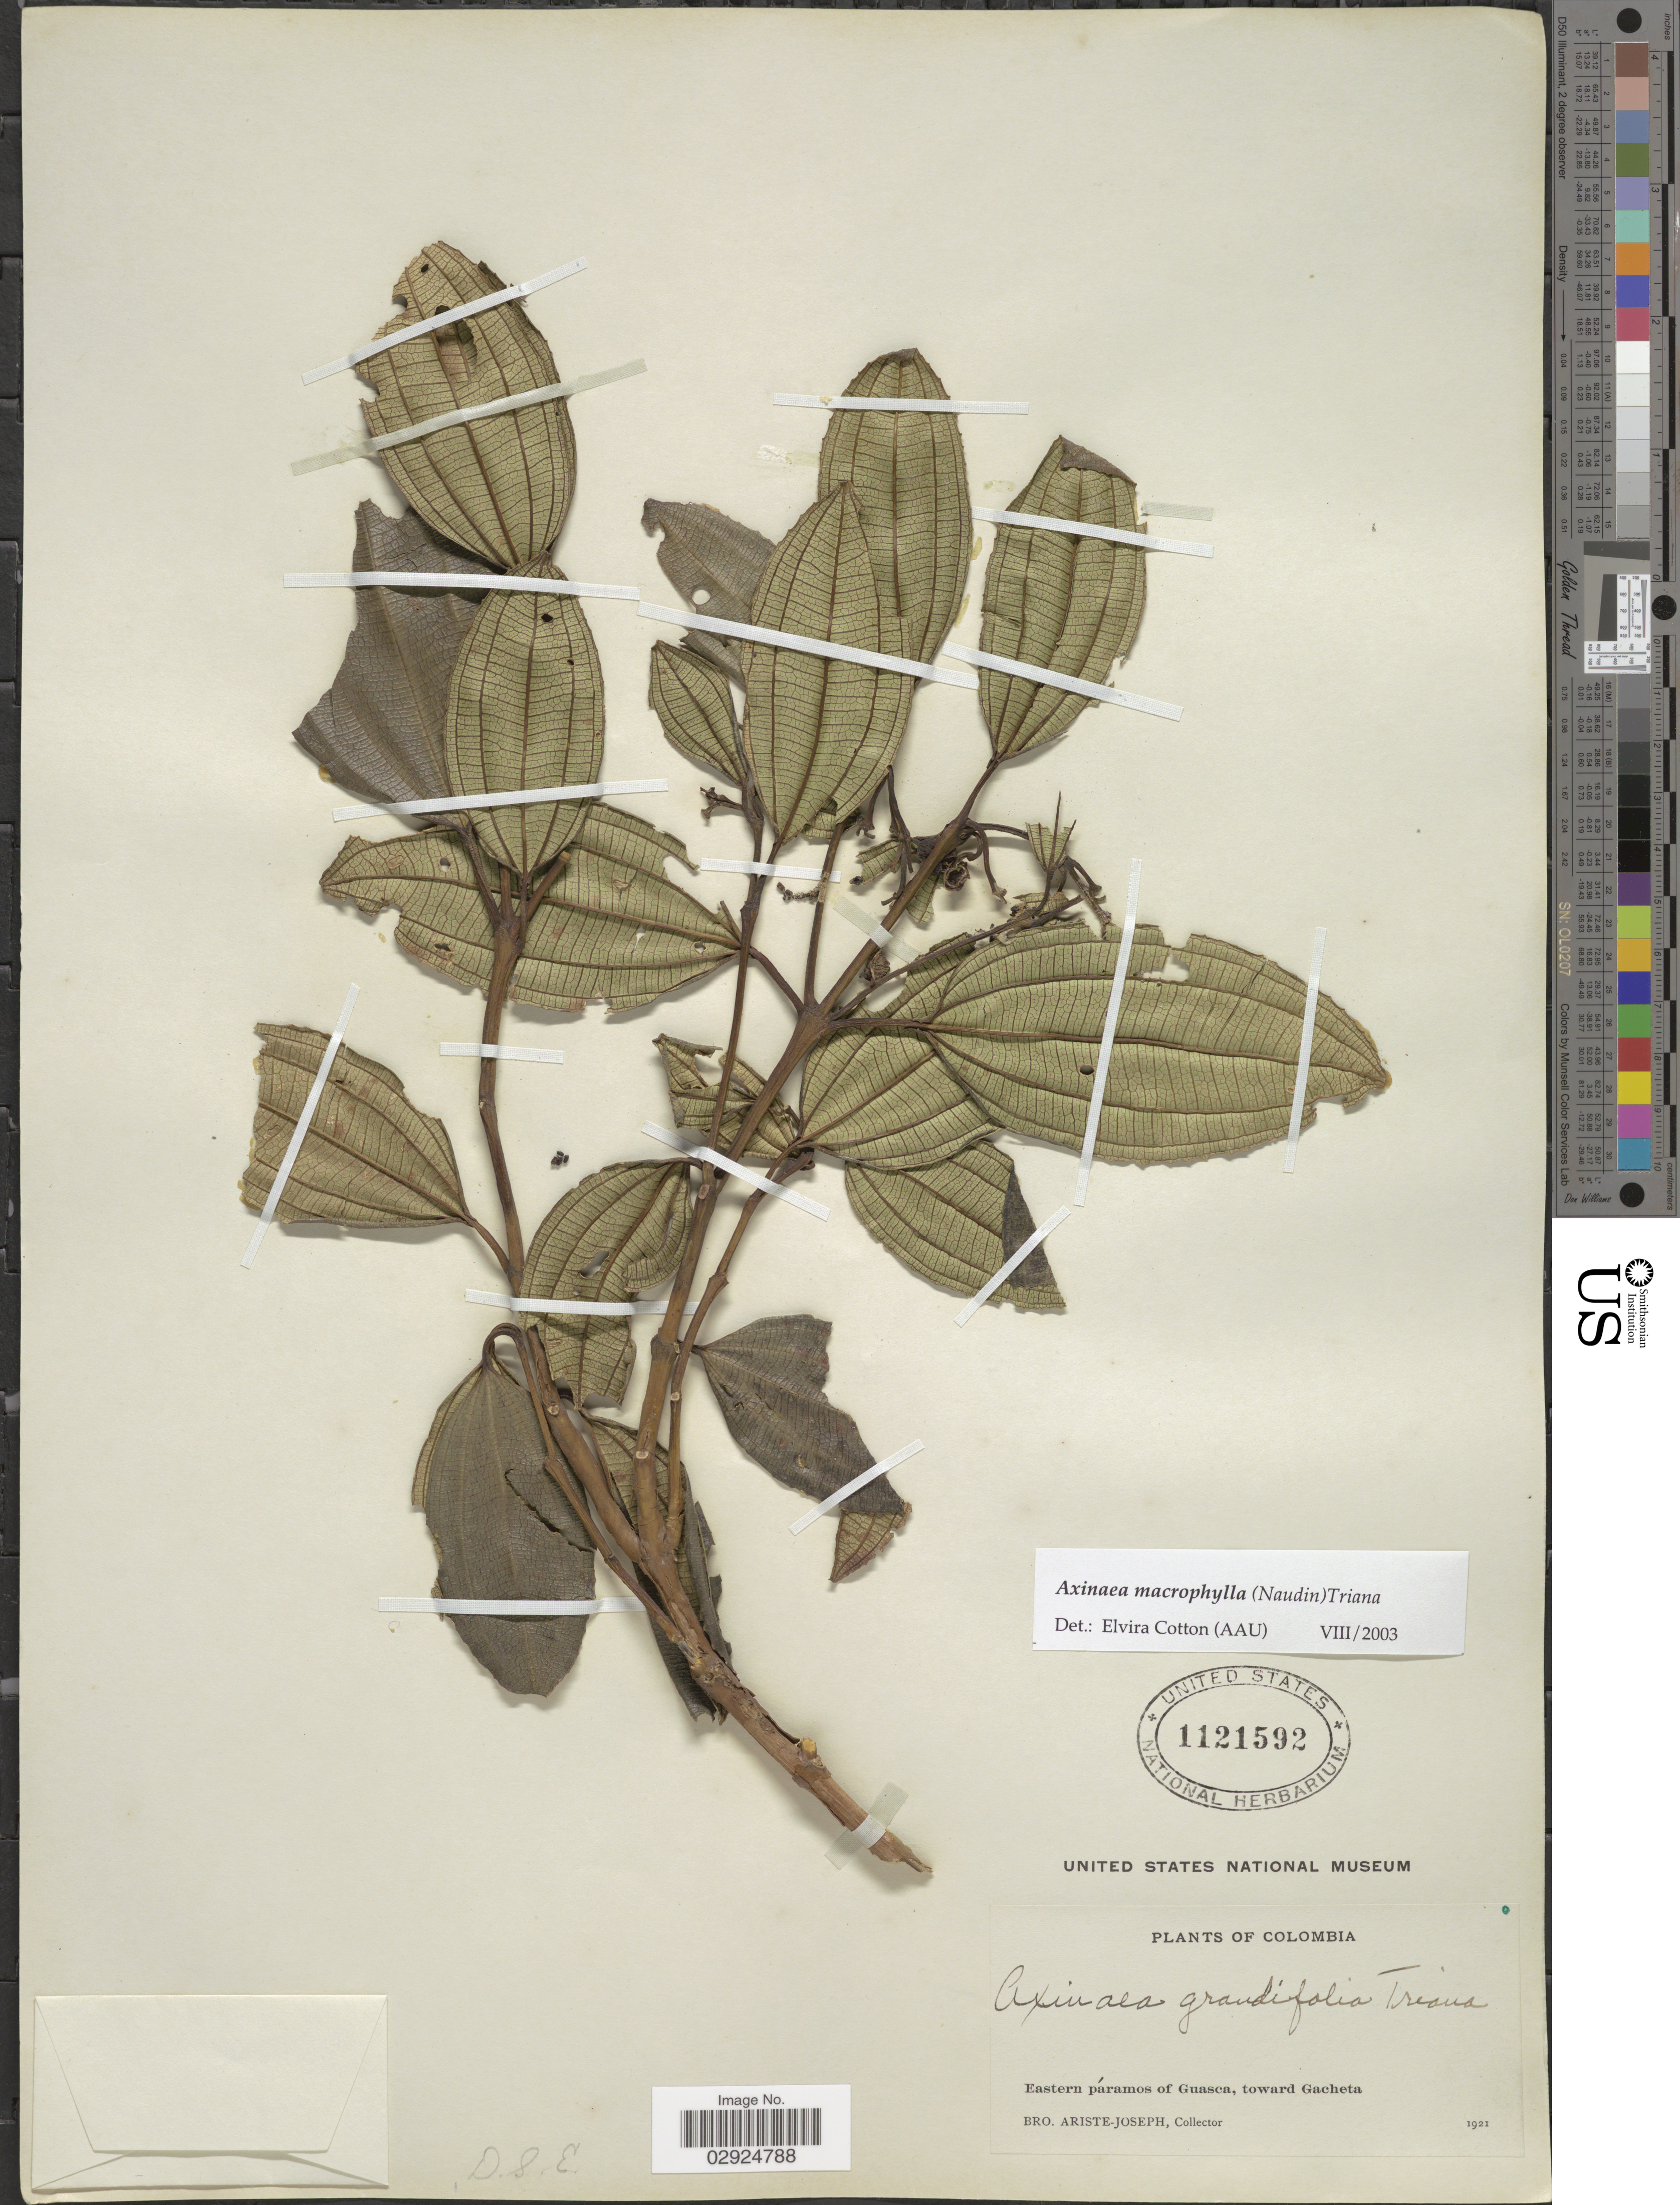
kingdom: Plantae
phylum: Tracheophyta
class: Magnoliopsida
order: Myrtales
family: Melastomataceae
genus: Axinaea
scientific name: Axinaea macrophylla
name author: (Naudin) Triana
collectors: Bro. Ariste-Joseph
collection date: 1921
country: Colombia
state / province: Cundinamarca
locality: Eastern páramos of Guasca, toward Gacheta.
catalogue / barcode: US 1121592